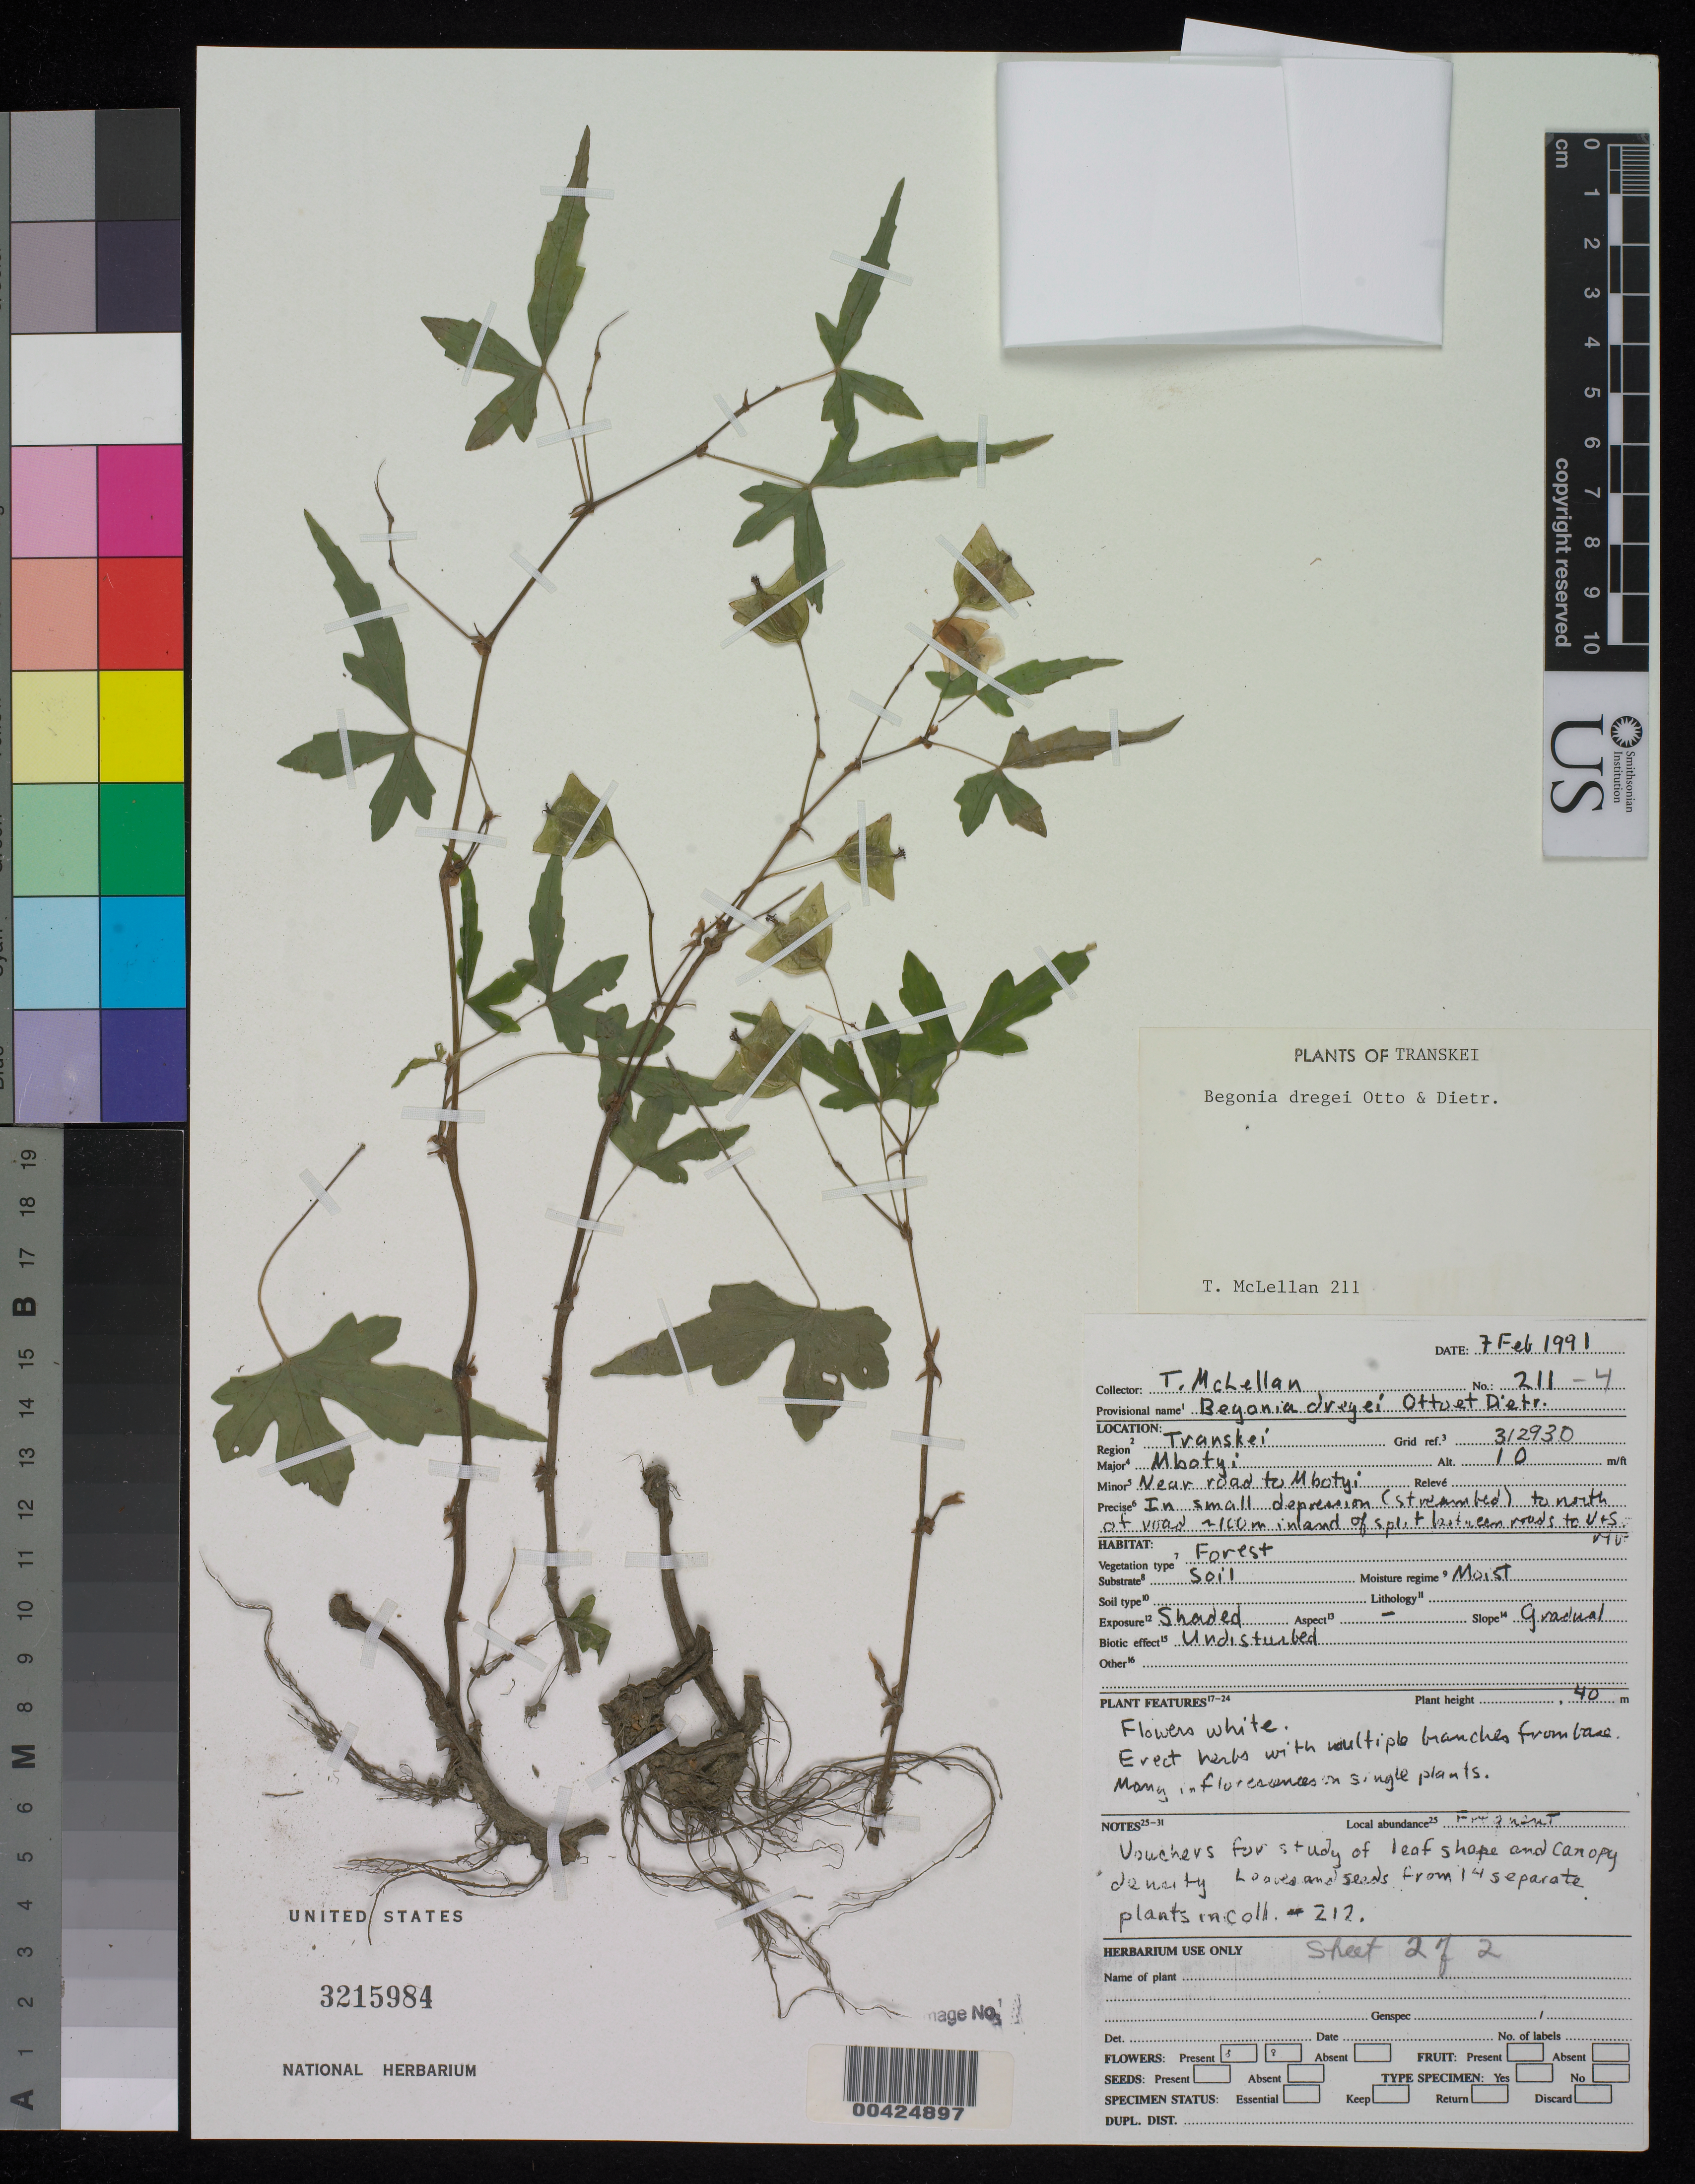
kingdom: Plantae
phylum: Tracheophyta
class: Magnoliopsida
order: Cucurbitales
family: Begoniaceae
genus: Begonia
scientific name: Begonia dregei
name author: Otto & D. Dietr.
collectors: T. McLellan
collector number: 211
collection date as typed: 07 Feb 1991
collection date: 1991-02-07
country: South Africa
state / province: Eastern Cape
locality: Mbotyi. Transkei.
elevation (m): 10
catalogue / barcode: US 3215984